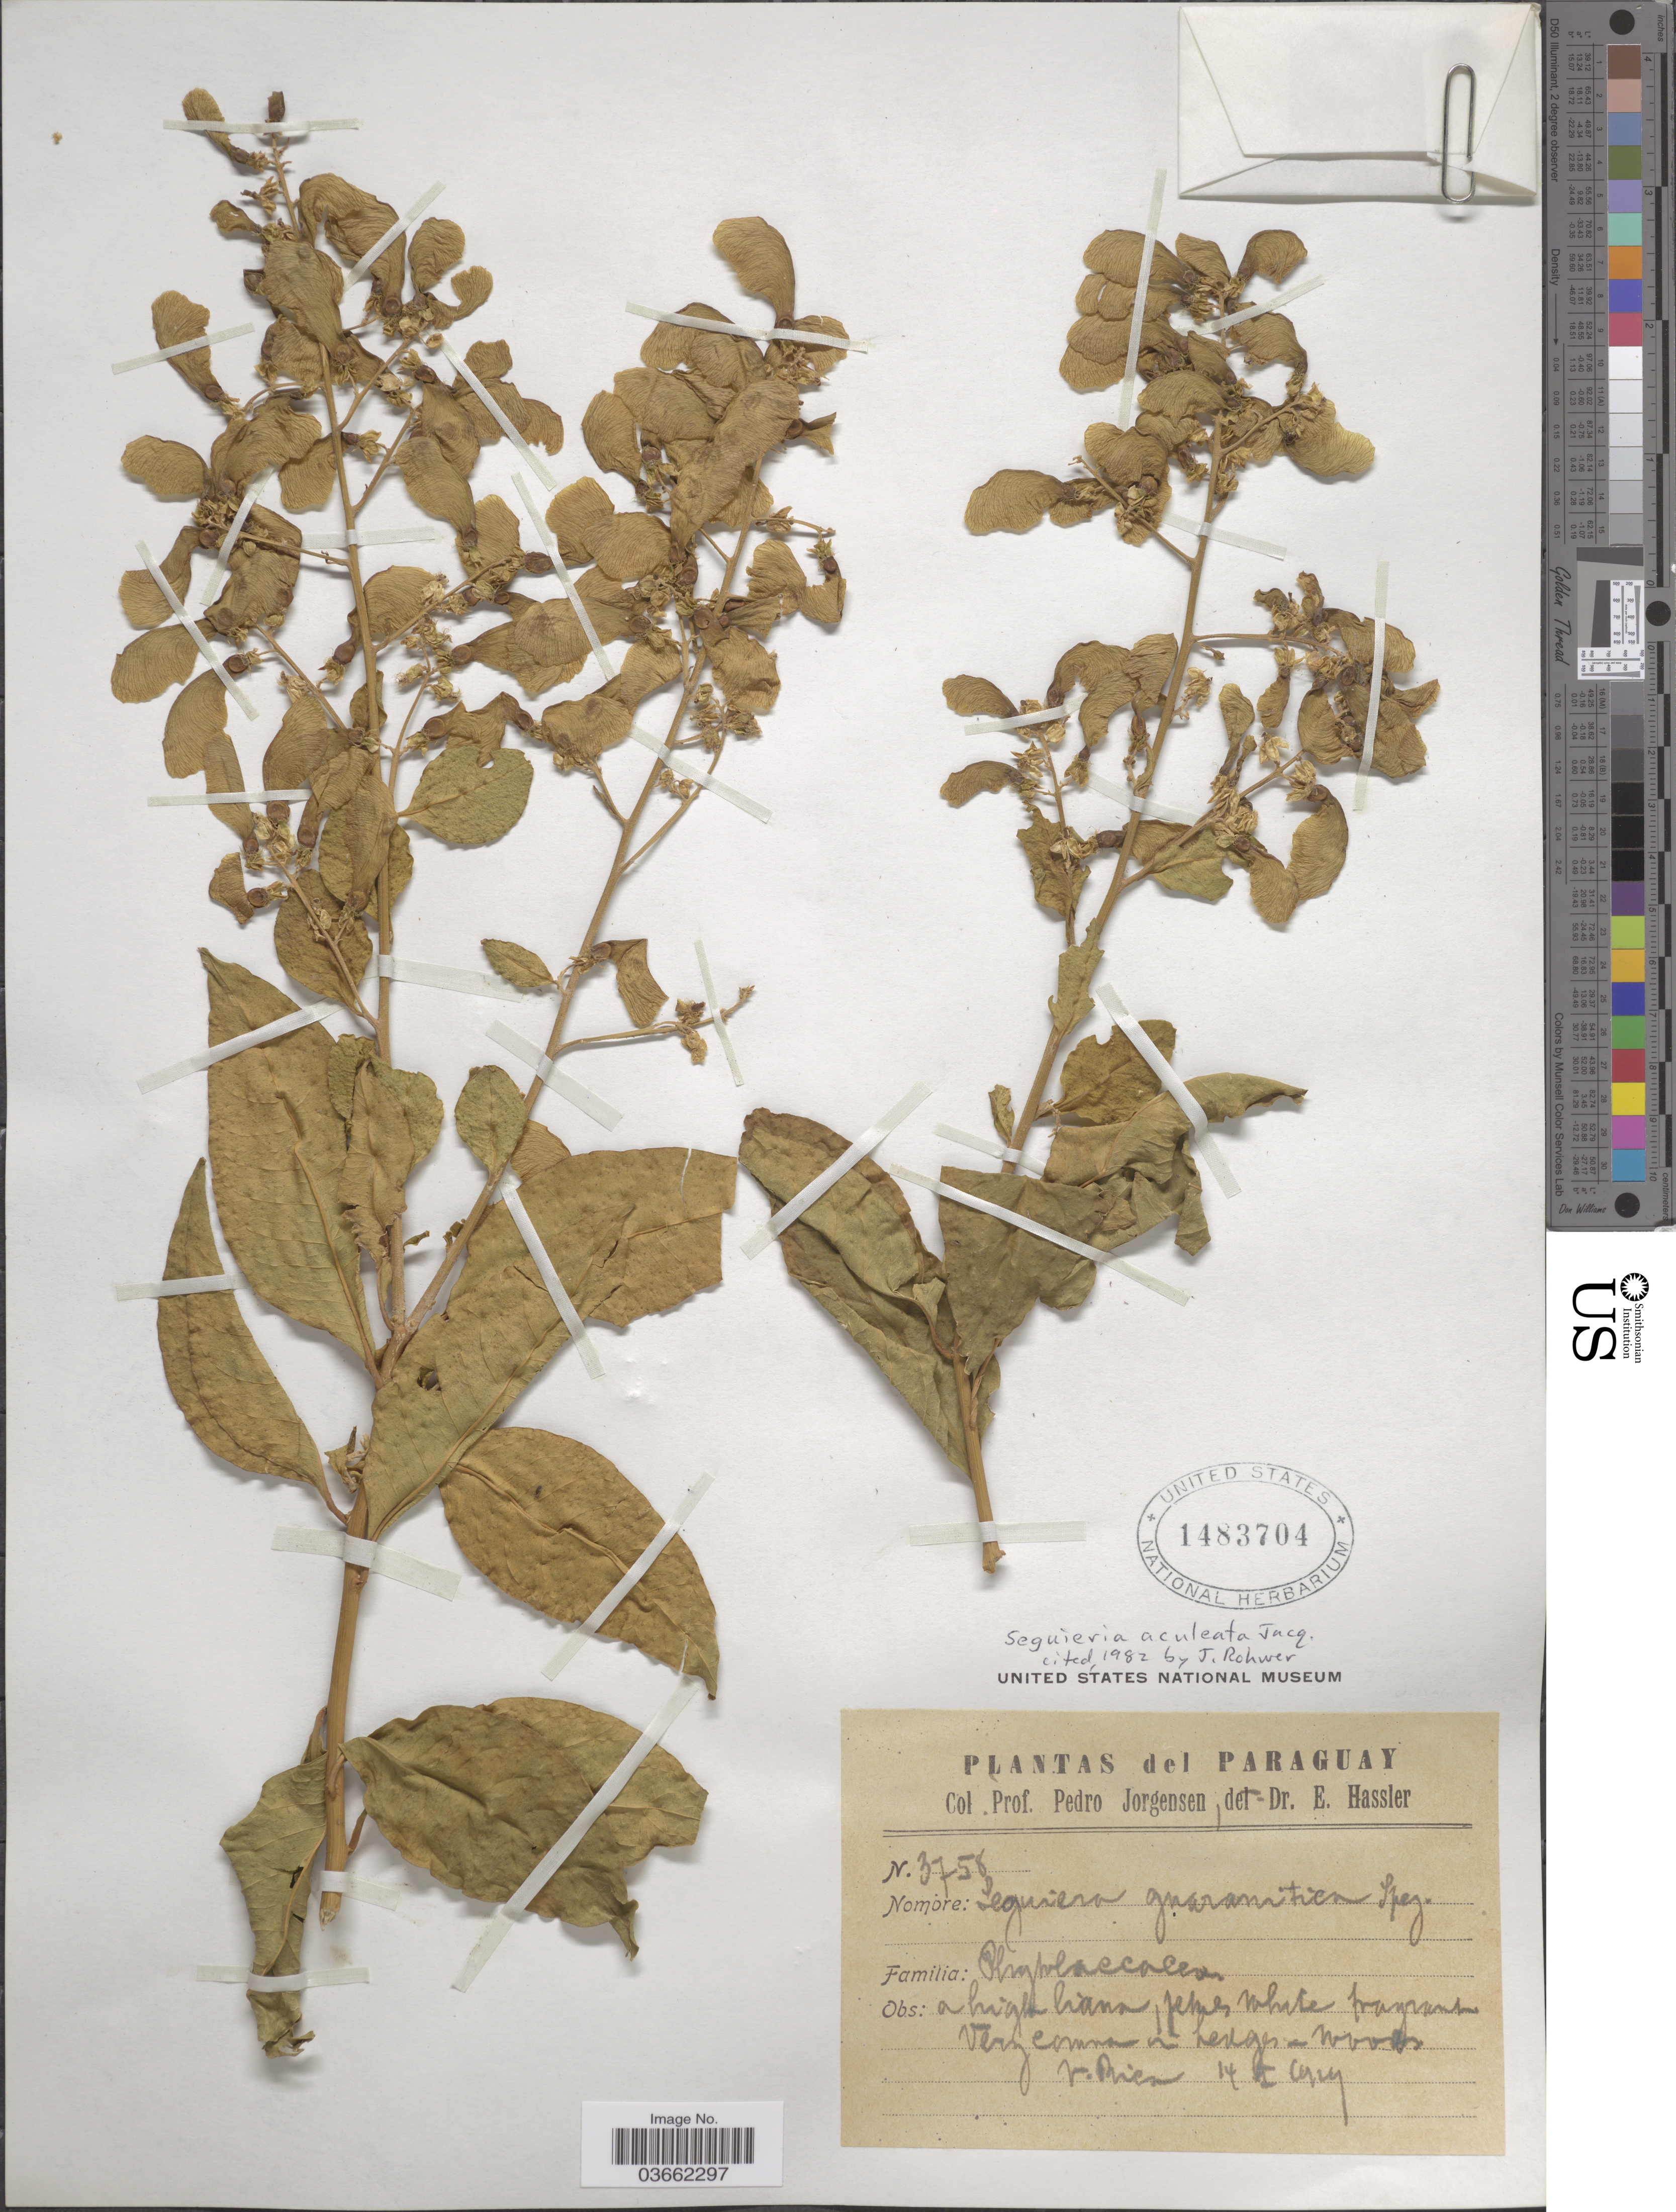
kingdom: Plantae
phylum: Tracheophyta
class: Magnoliopsida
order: Caryophyllales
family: Phytolaccaceae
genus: Seguieria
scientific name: Seguieria aculeata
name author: Jacq.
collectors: P. Jörgensen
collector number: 3758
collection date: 1919-01-14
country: Paraguay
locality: V. Rica.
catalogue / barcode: US 1483704